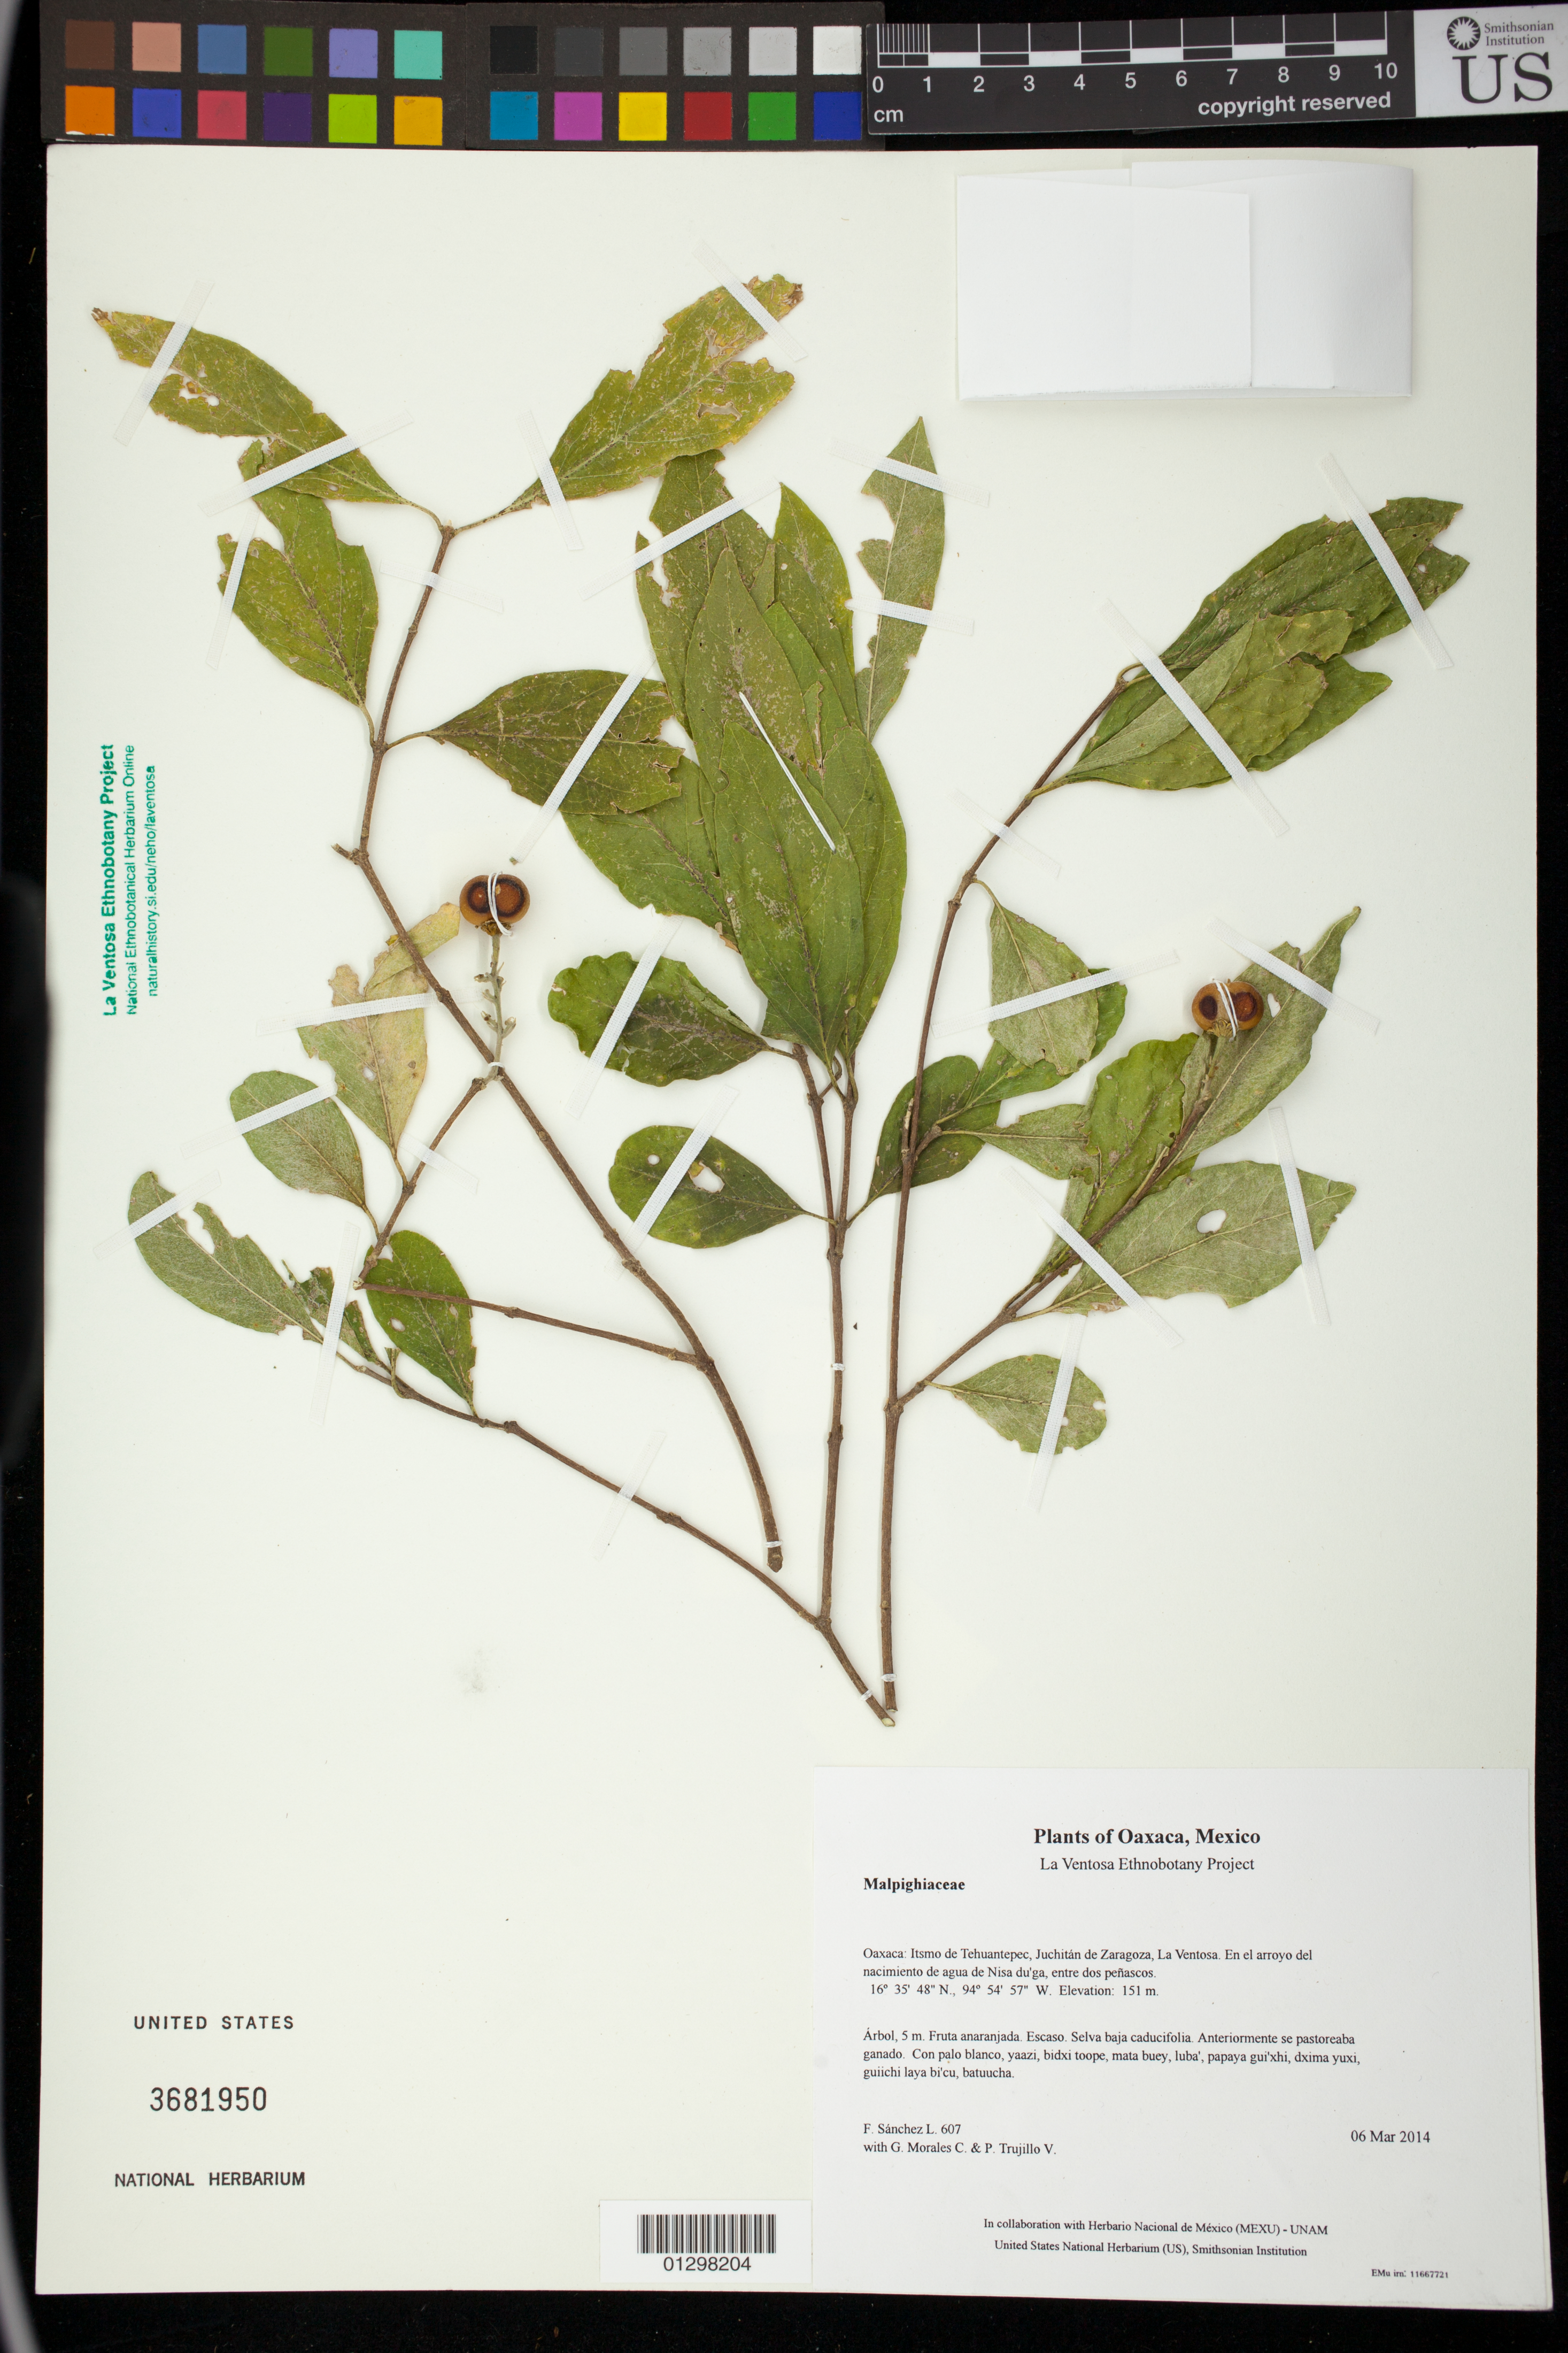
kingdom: Plantae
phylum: Tracheophyta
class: Magnoliopsida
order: Malpighiales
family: Malpighiaceae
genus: Bunchosia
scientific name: Bunchosia sp.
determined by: Velasco G., Kenia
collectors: F. Sánchez L., G. Morales C. & P. Trujillo V.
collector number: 607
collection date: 2014-03-06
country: Mexico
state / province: Oaxaca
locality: Itsmo de Tehuantepec, Juchitán de Zaragoza, La Ventosa. En el arroyo del nacimiento de agua de Nisa du'ga, entre dos peñascos.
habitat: Selva baja caducifolia. Anteriormente se pastoreaba ganado.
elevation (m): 151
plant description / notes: JEBOT, MEXU, SERO, US; Yaga. 5 m. Cuaananaxhi biguitu. Huaxie'.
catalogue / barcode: US 3681950